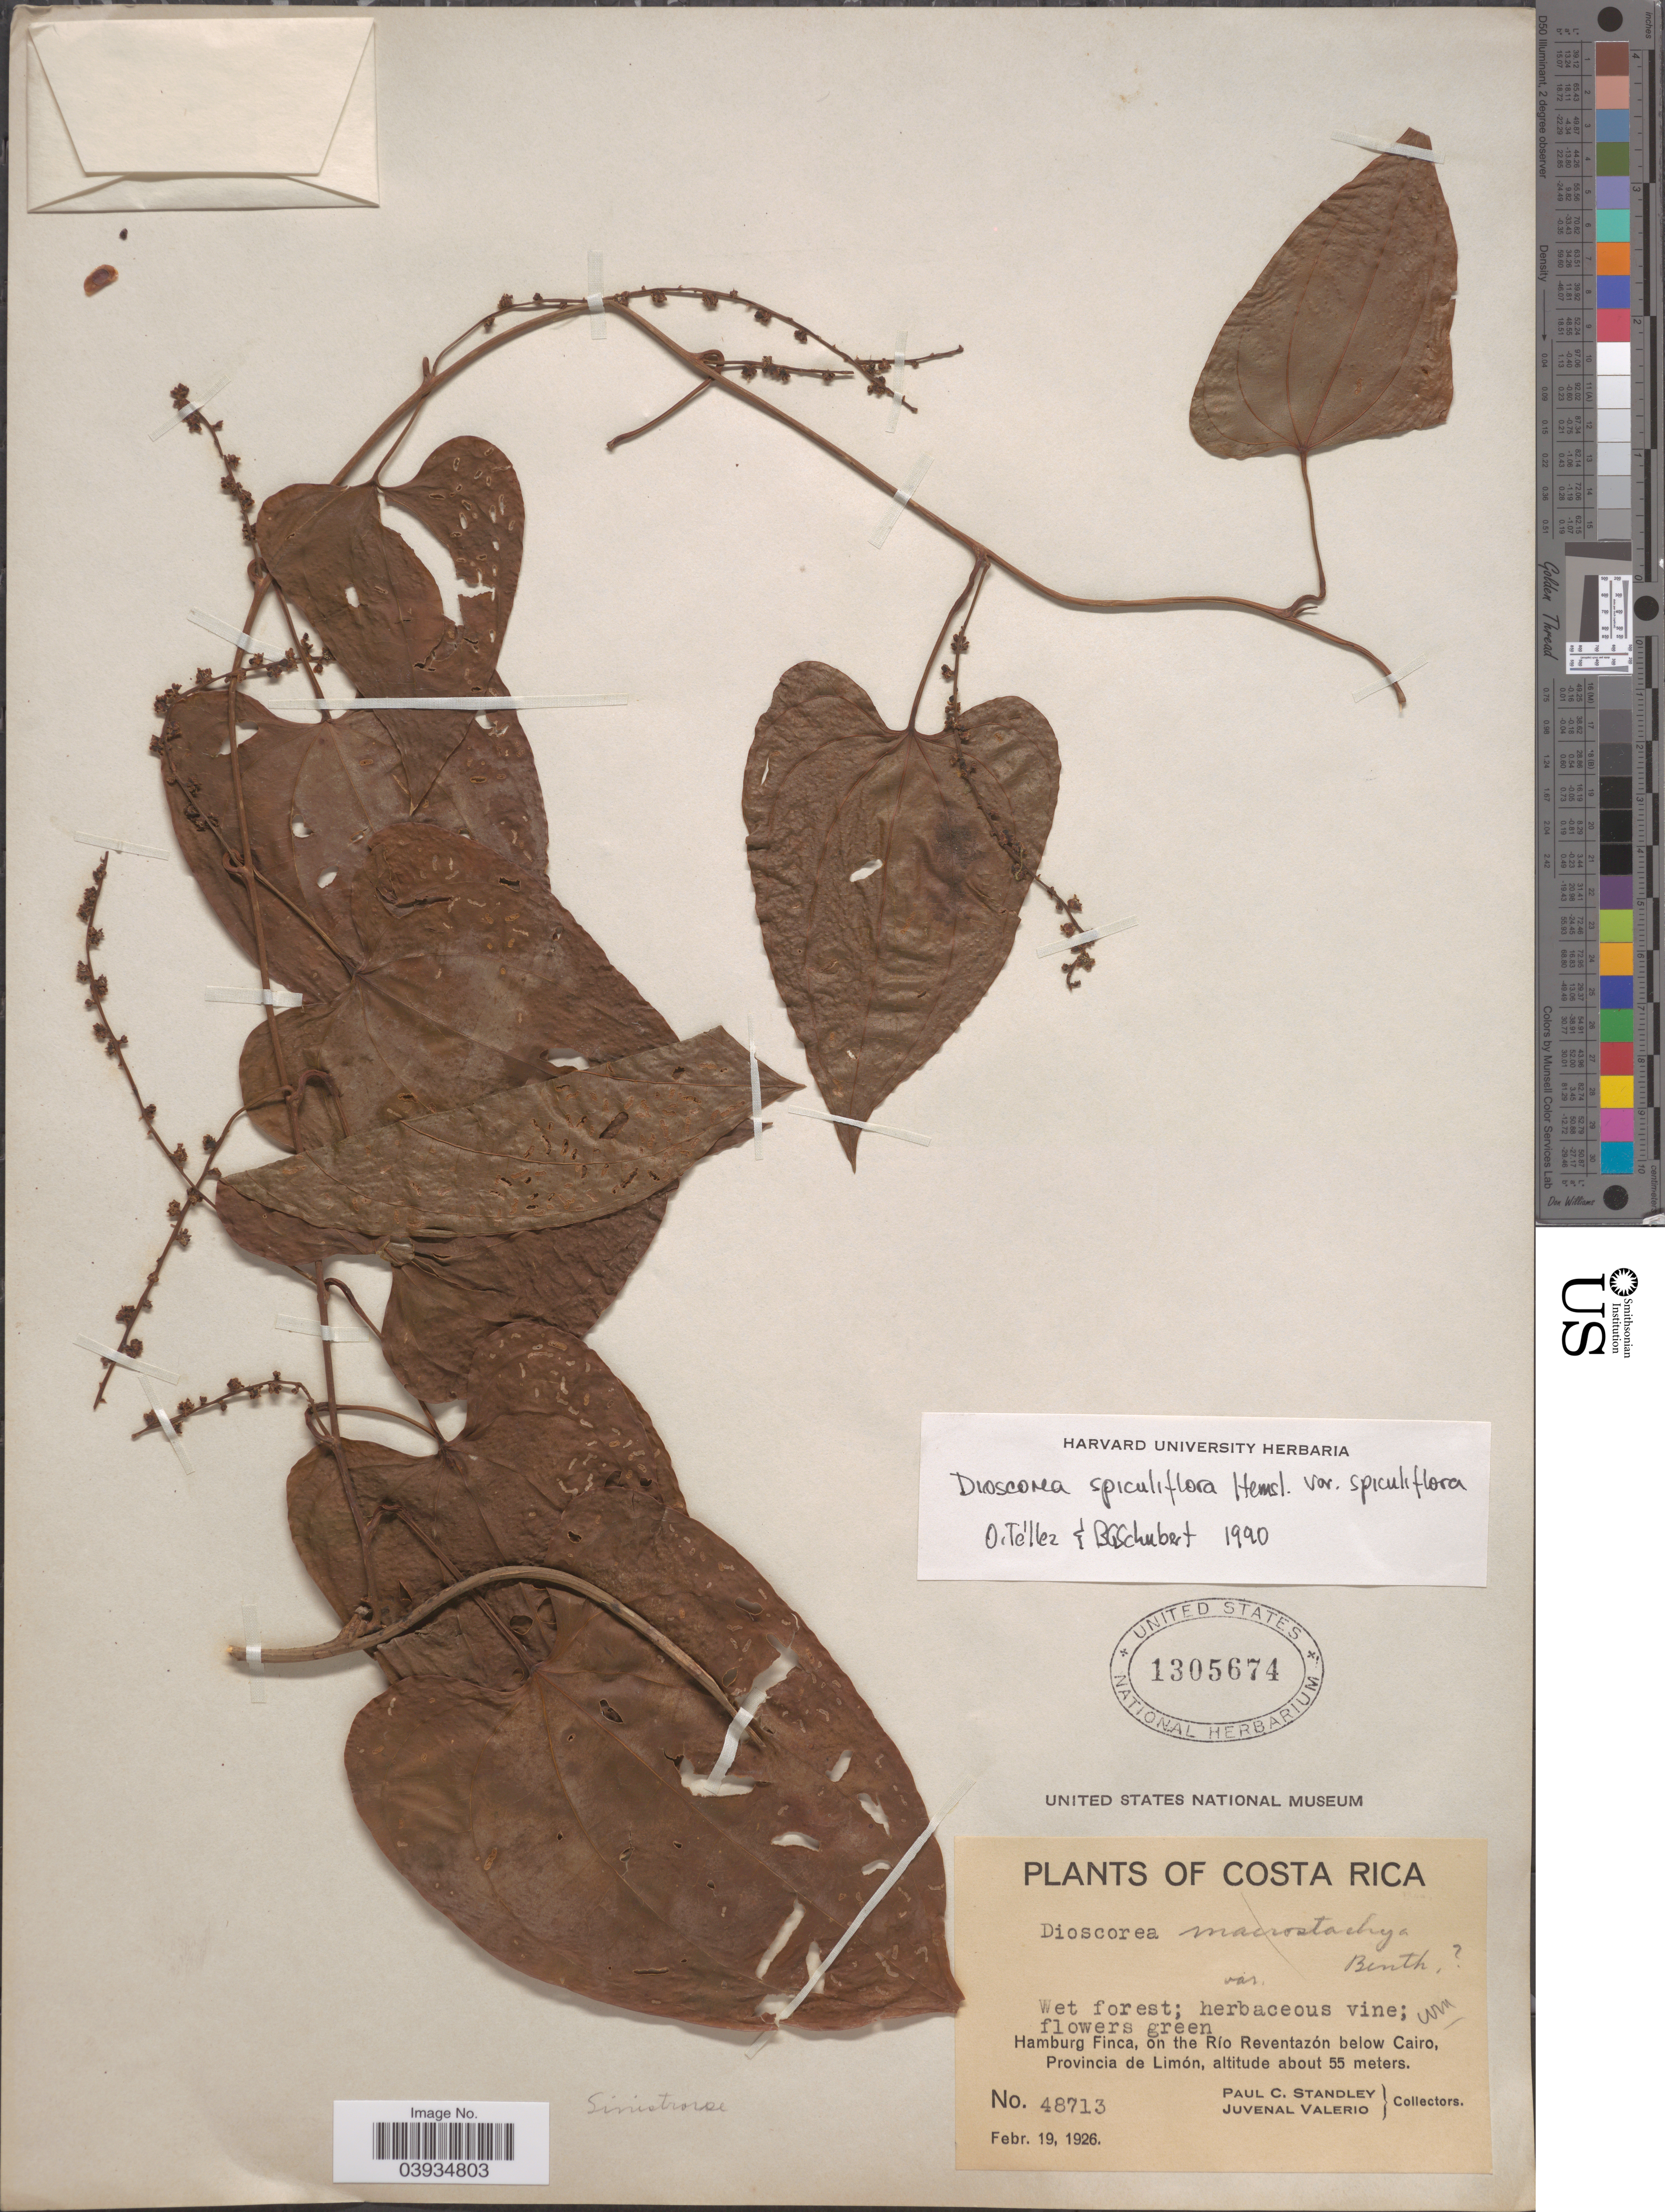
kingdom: Plantae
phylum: Tracheophyta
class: Liliopsida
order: Dioscoreales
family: Dioscoreaceae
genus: Dioscorea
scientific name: Dioscorea spiculiflora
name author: Hemsl.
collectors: P. C. Standley & J. Valerio R.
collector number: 48713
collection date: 1926-02-19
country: Costa Rica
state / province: Limón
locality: Hamburg Finca, on the Río Reventazón below Cairo.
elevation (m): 55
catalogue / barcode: US 1305674